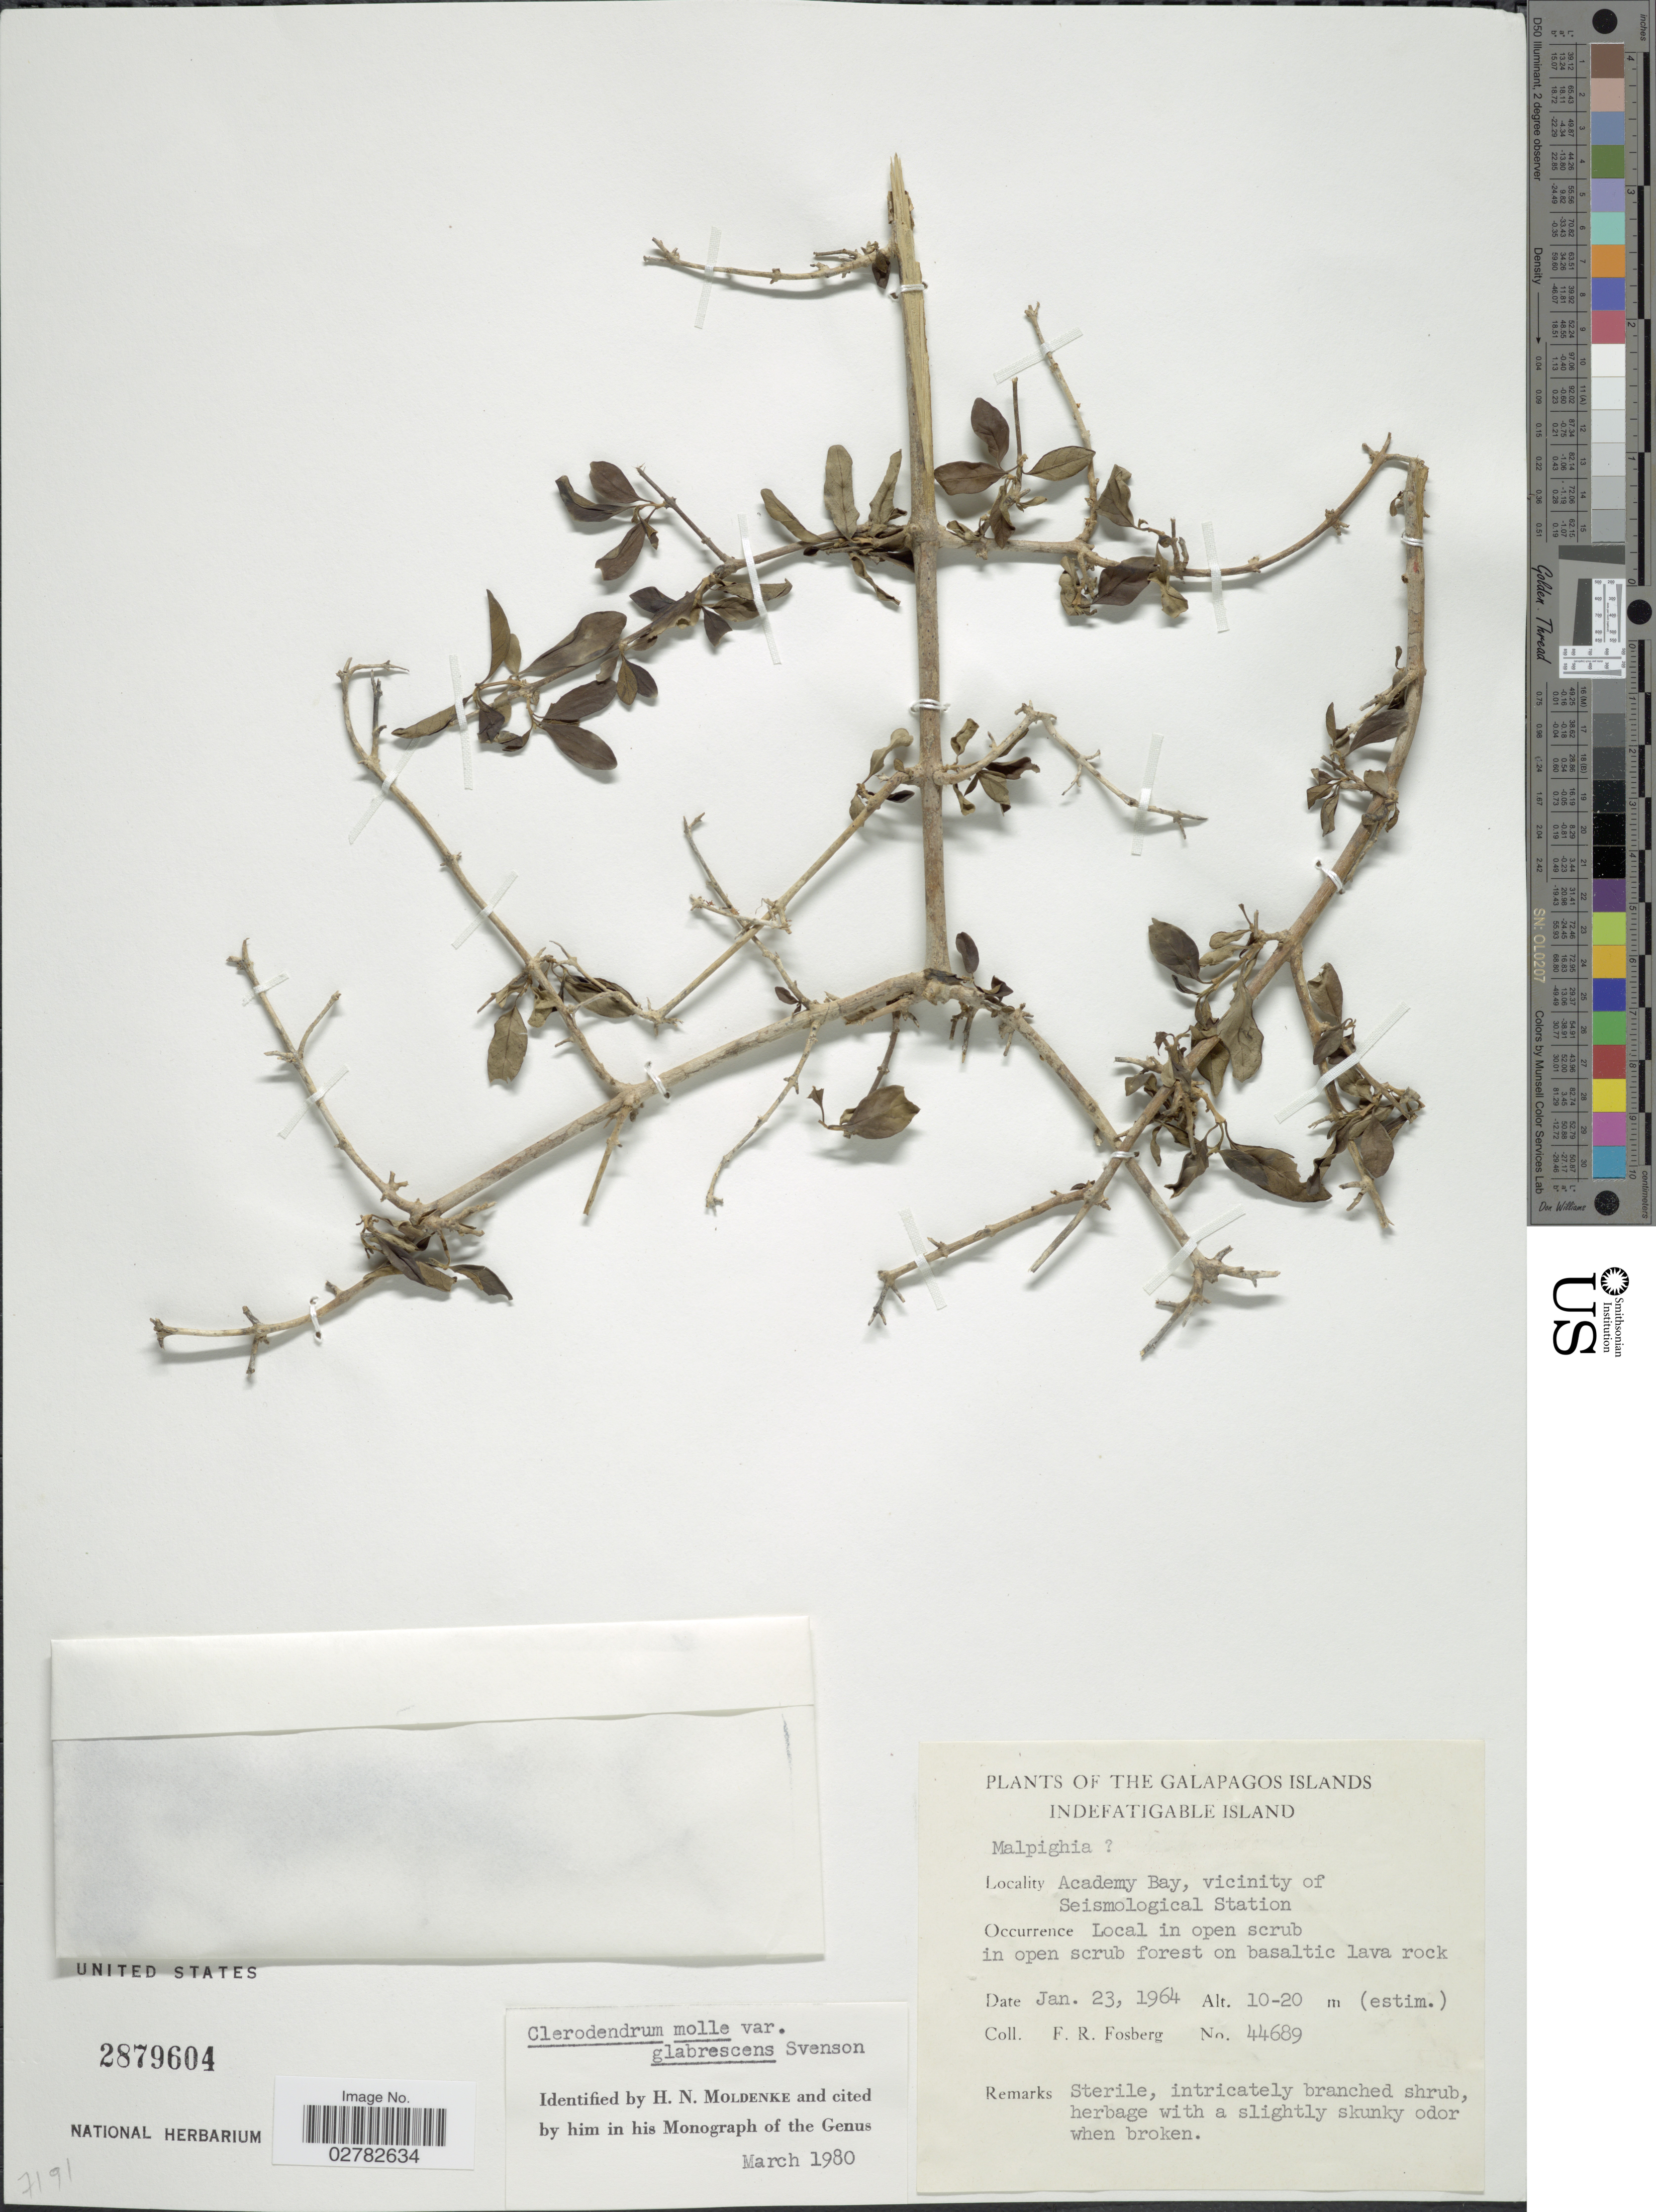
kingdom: Plantae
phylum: Tracheophyta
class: Magnoliopsida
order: Lamiales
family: Lamiaceae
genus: Clerodendrum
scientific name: Clerodendrum molle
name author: Kunth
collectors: F. R. Fosberg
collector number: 44689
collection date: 1964-01-23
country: Ecuador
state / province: Colón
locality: Galapagos Islands, Indefatigable Island. Academy Bay, vicinity of Seismological Station.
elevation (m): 10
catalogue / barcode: US 2879604